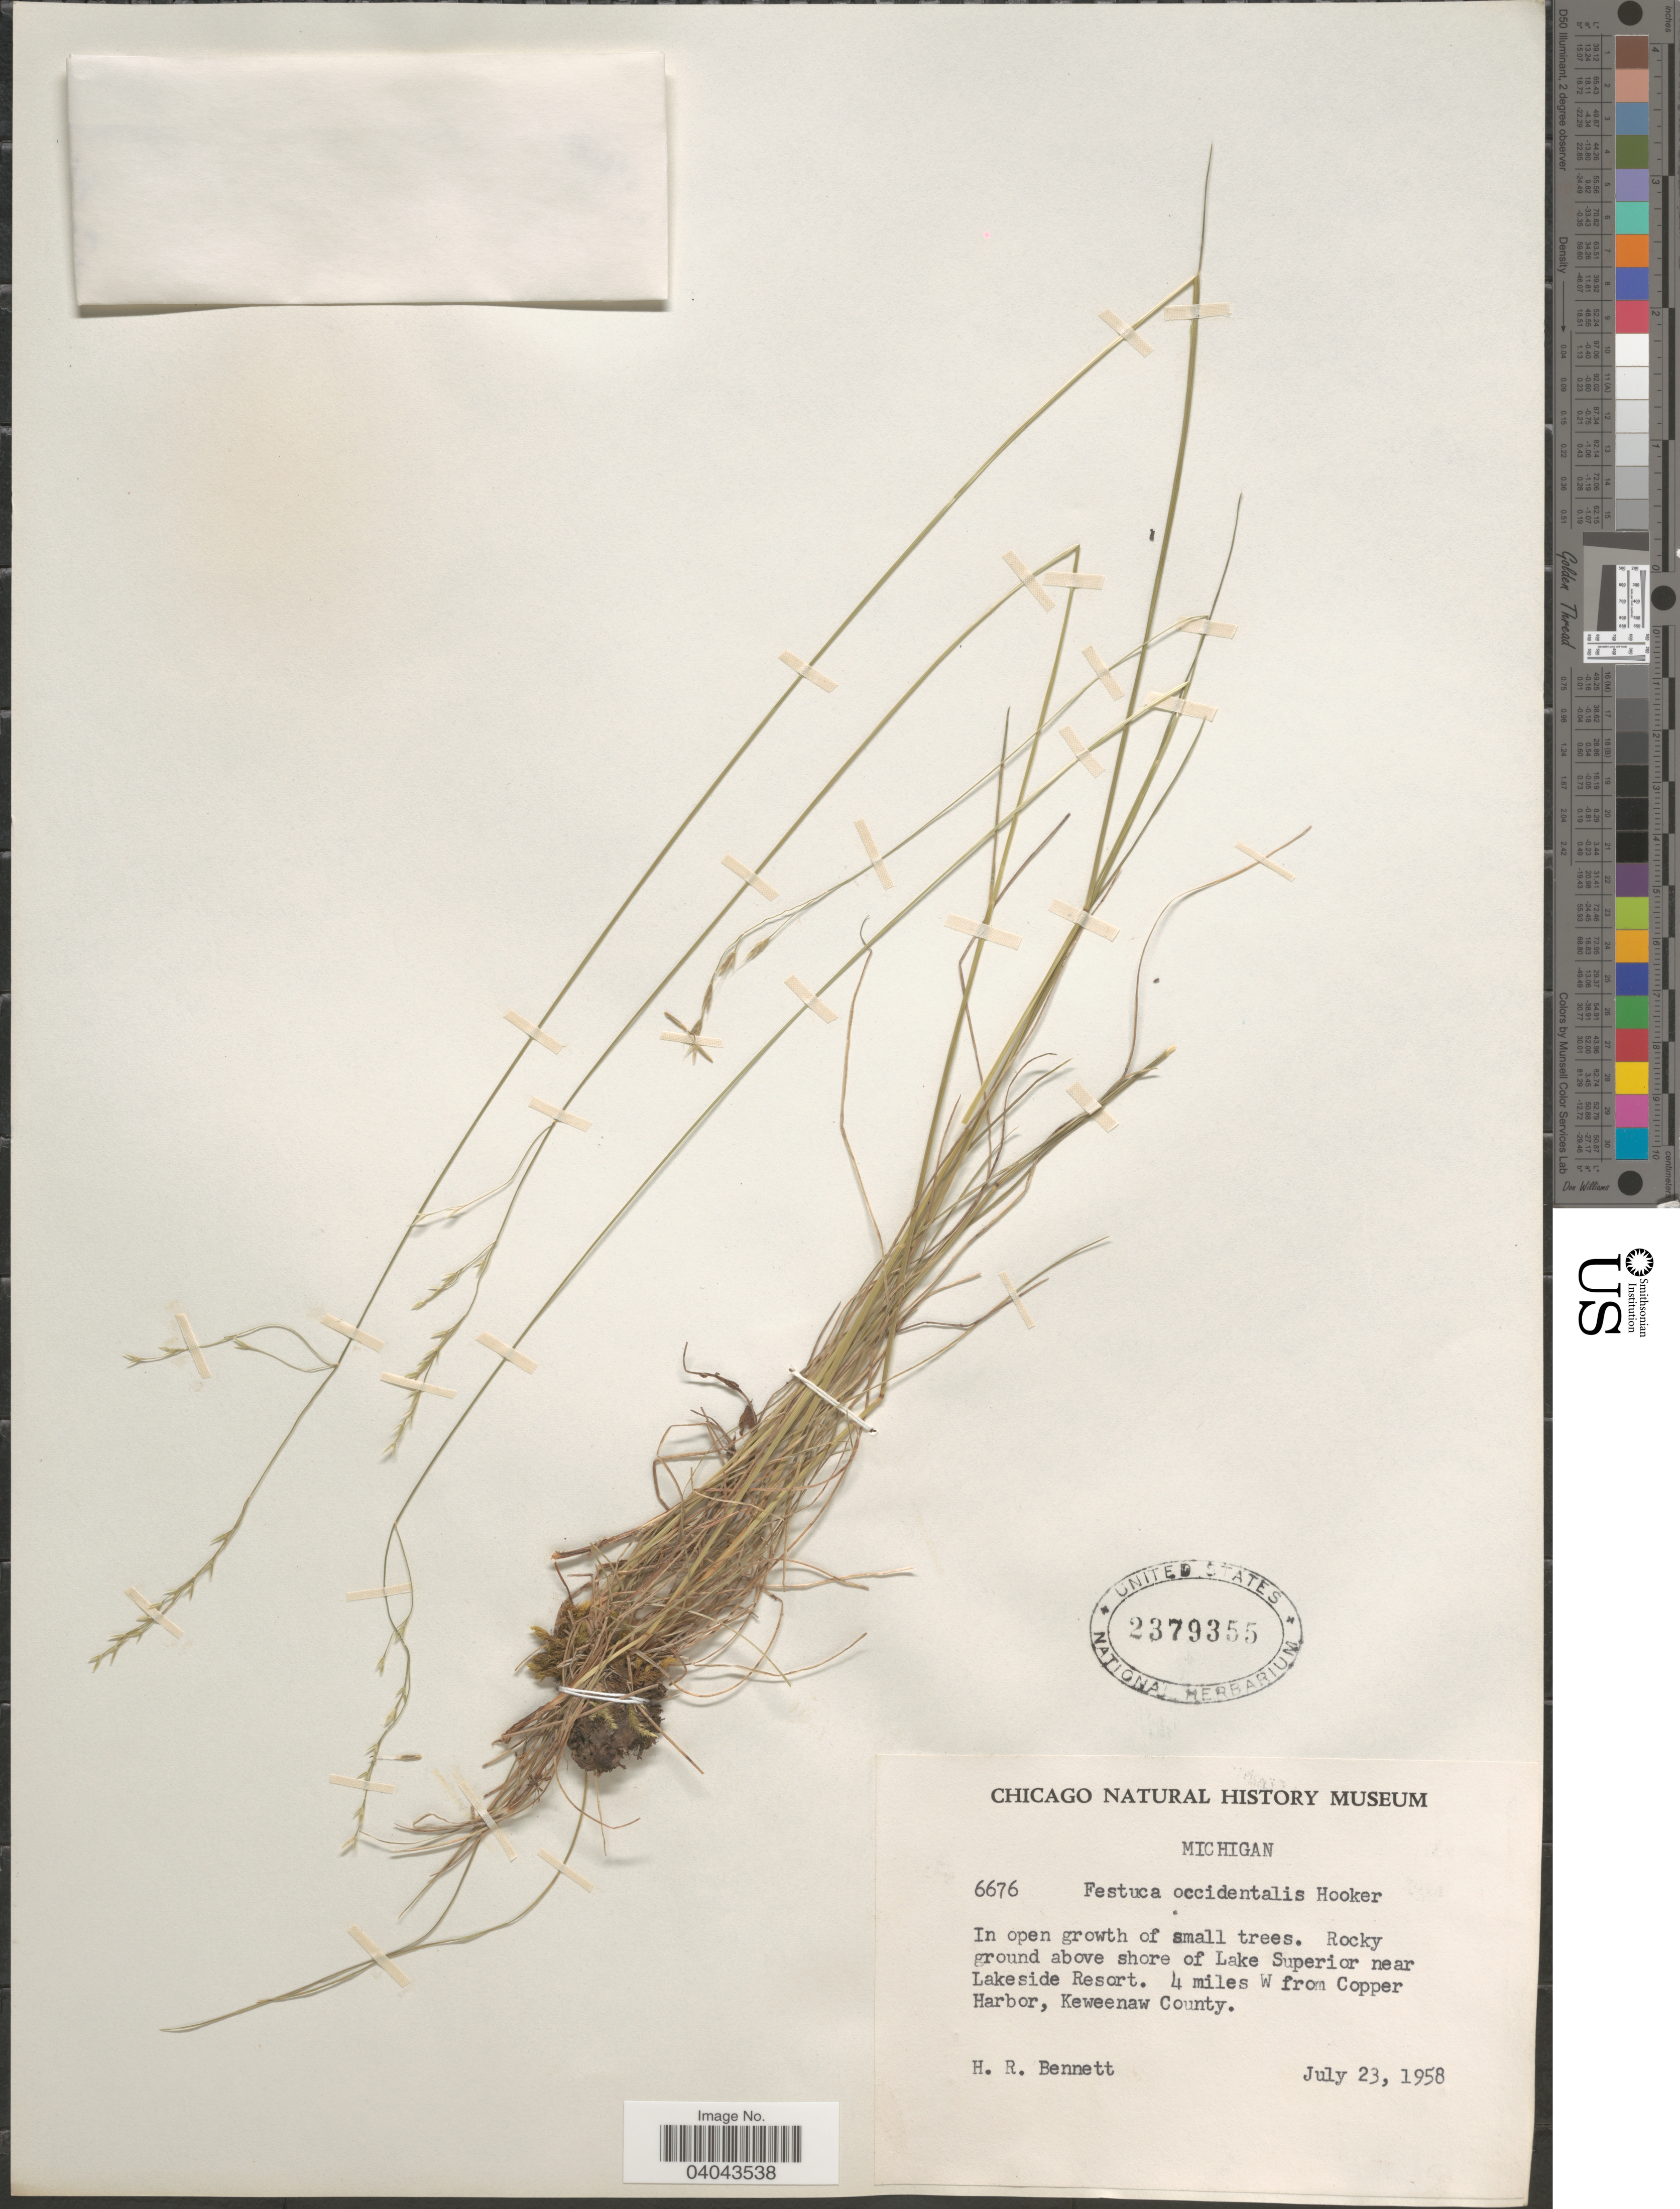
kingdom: Plantae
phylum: Tracheophyta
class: Liliopsida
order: Poales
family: Poaceae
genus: Festuca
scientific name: Festuca occidentalis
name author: Hook.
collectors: H. R. Bennett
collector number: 6676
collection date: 1958-07-23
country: United States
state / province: Michigan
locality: Rocky ground above shore of Lake Superior near Lakeside Resort. 4 miles W from Copper Harbor, Keweenaw County.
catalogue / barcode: US 2379355